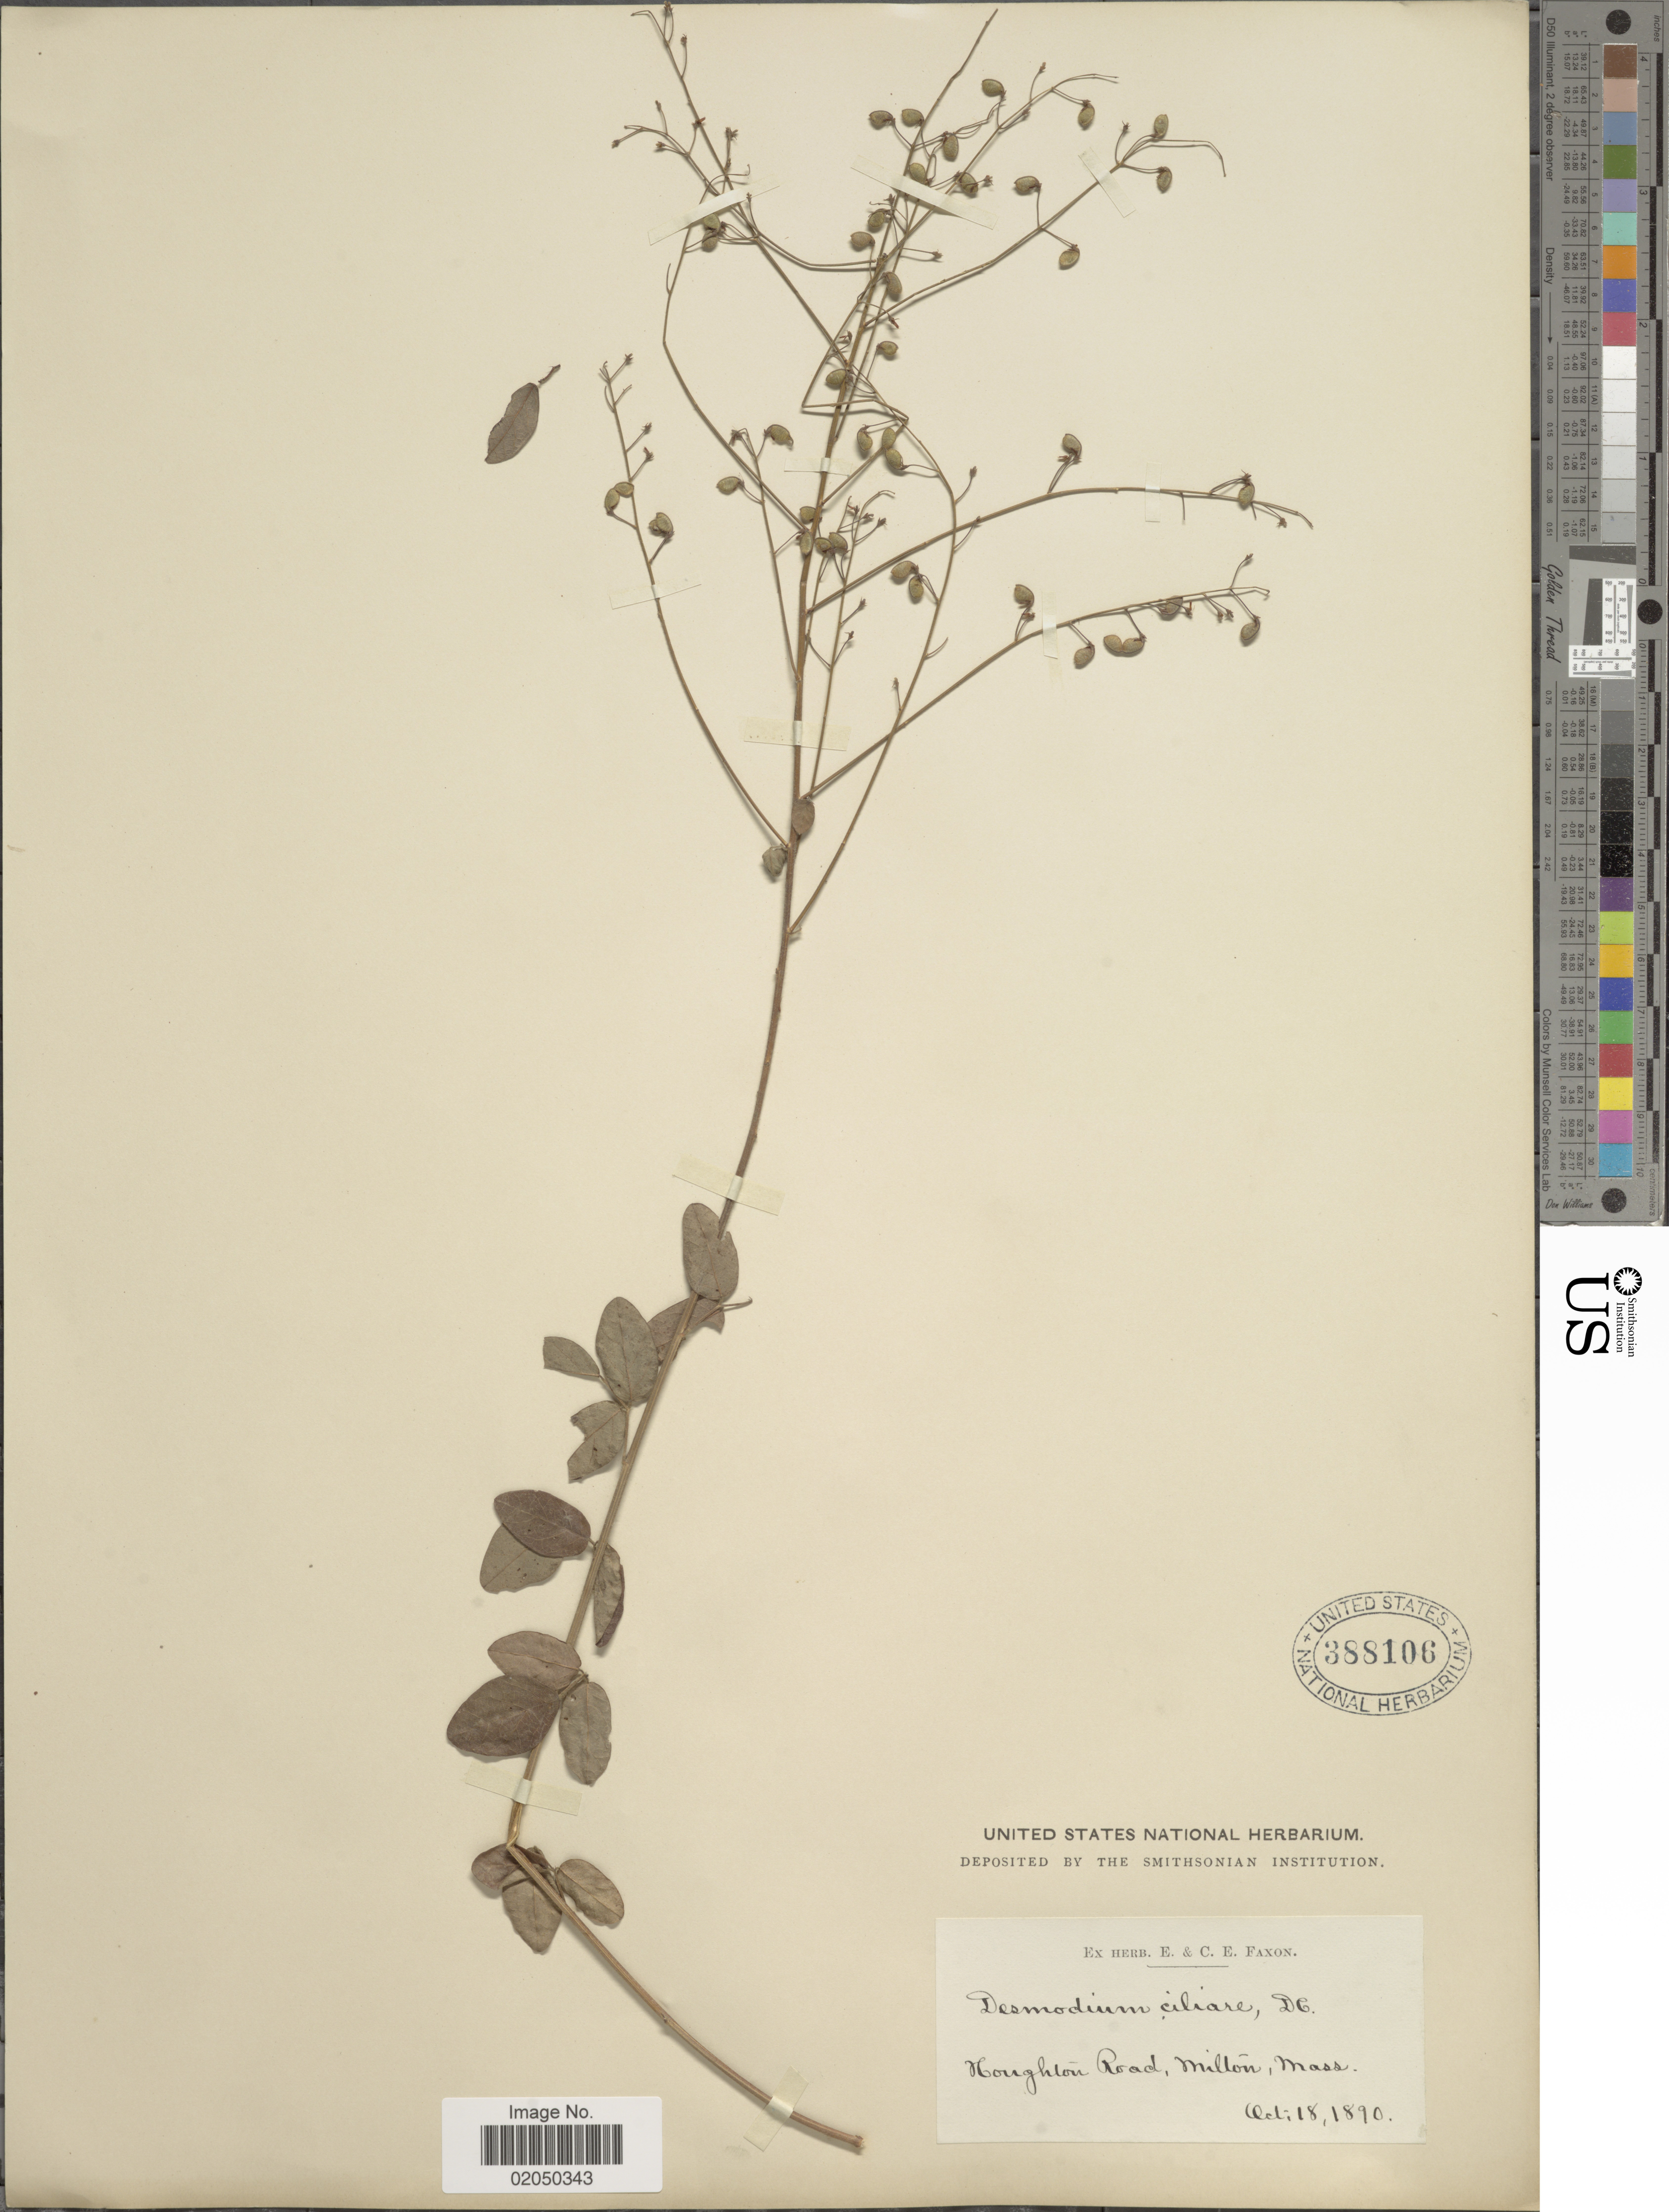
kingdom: Plantae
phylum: Tracheophyta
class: Magnoliopsida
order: Fabales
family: Fabaceae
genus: Desmodium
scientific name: Desmodium ciliare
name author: (Muhl. ex Willd.) DC.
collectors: ex herb. E. & C.E. Faxon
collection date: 1890-10-18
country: United States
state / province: Massachusetts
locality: Houghton Road, Milton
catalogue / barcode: US 388106